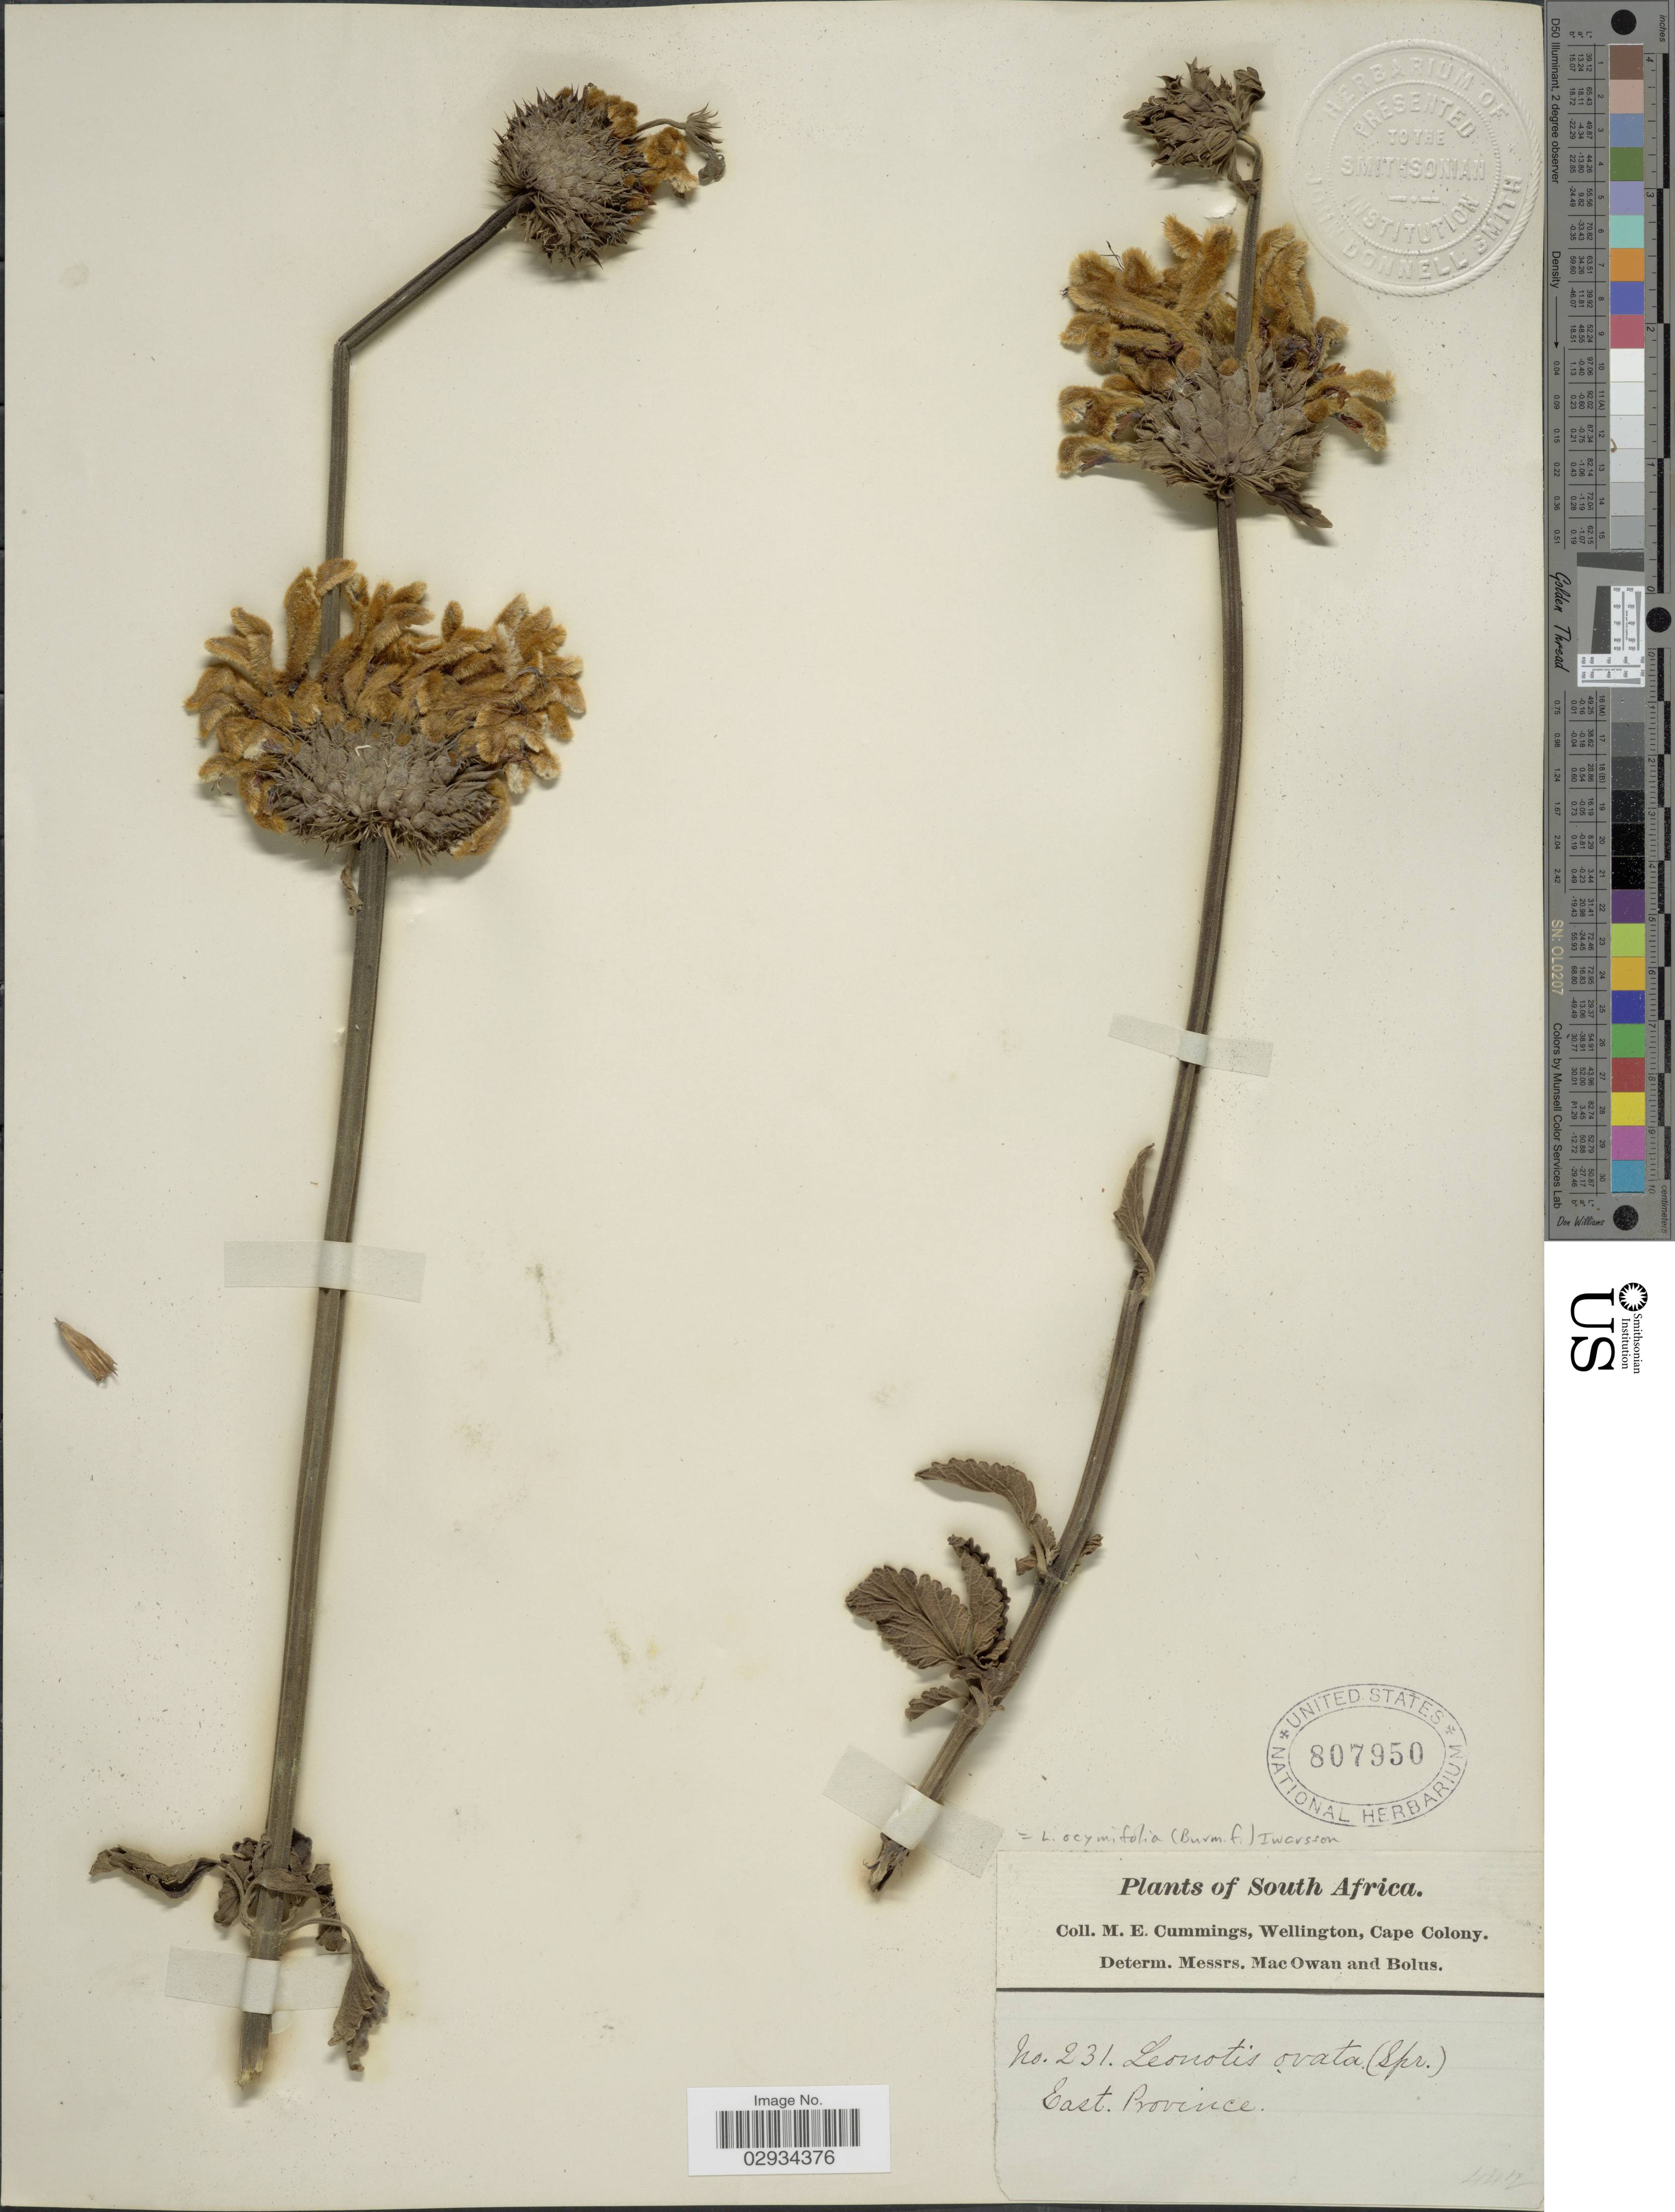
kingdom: Plantae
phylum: Tracheophyta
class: Magnoliopsida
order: Lamiales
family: Lamiaceae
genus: Leonotis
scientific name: Leonotis ocymifolia var. ocymifolia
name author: (Burm. f.) Iwarsson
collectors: M. E. Cummings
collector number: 231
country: South Africa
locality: East Province.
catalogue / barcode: US 807950